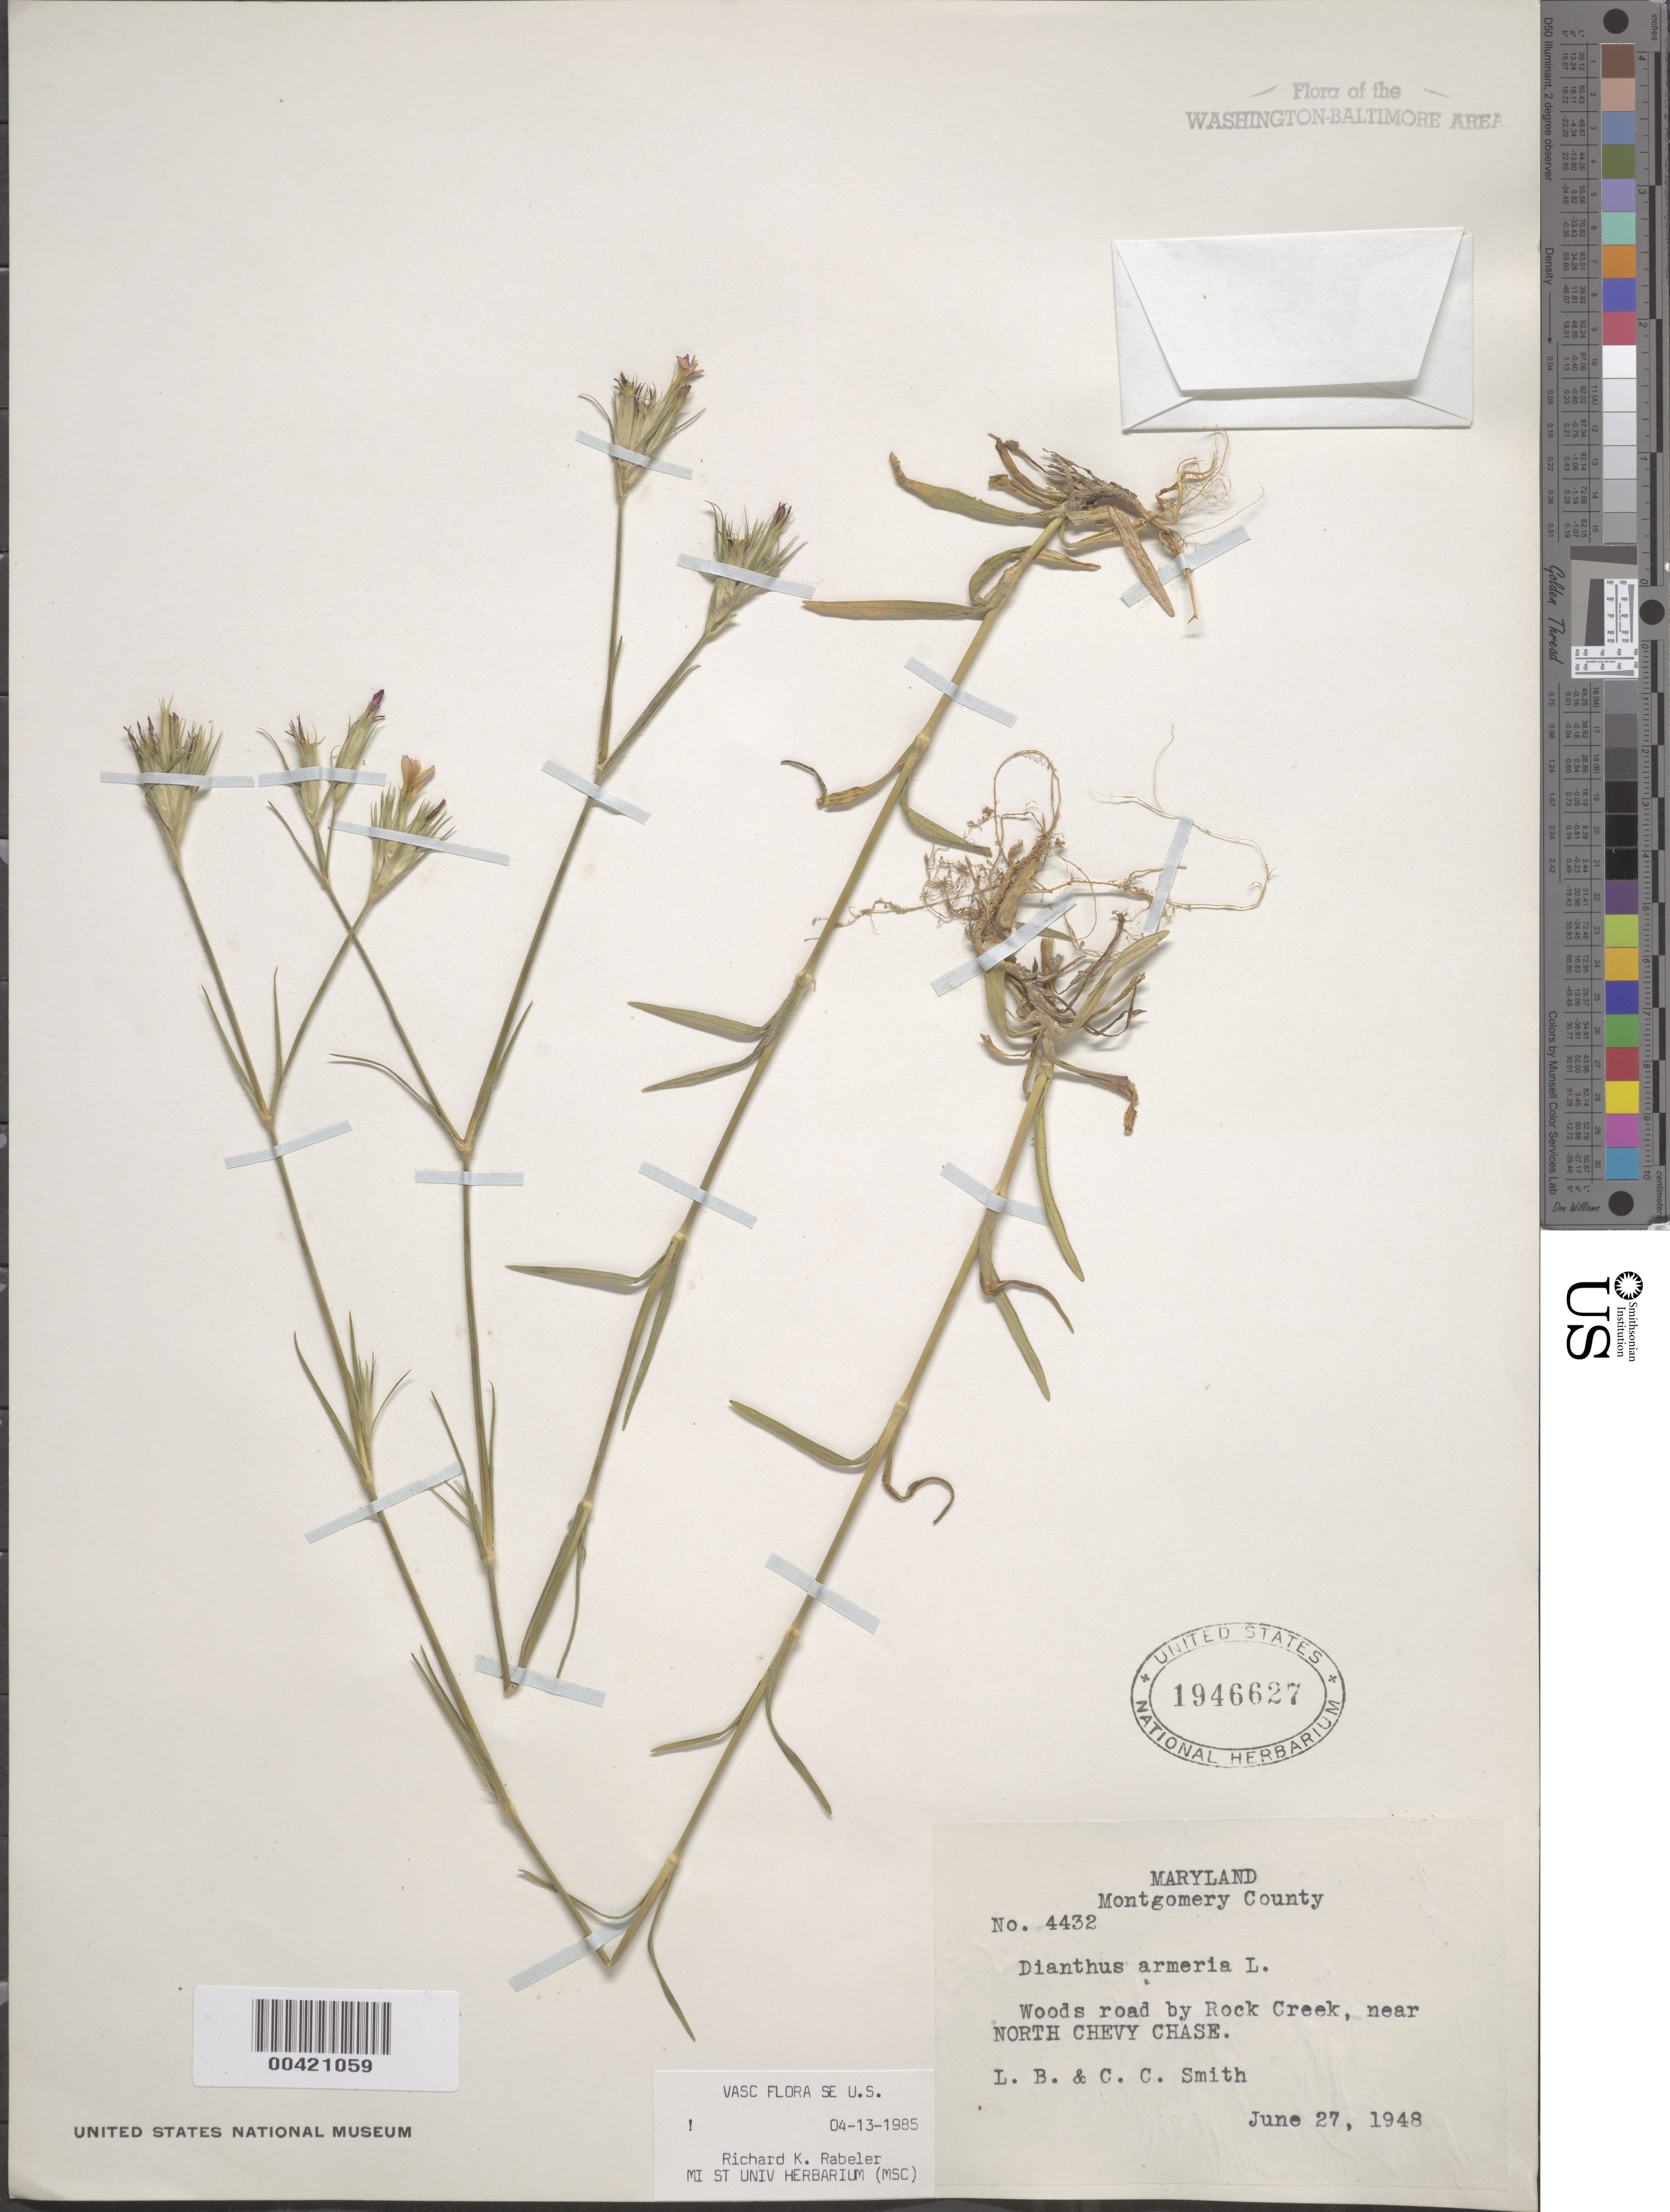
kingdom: Plantae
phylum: Tracheophyta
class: Magnoliopsida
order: Caryophyllales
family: Caryophyllaceae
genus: Dianthus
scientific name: Dianthus armeria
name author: L.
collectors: L. Smith & C. C. Smith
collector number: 4432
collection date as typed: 27 Jun 1948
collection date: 1948-06-27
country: United States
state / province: Maryland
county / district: Montgomery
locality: Rock Creek, north Chevy Chase Rock Creek Park & vicinity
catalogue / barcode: US 1946627